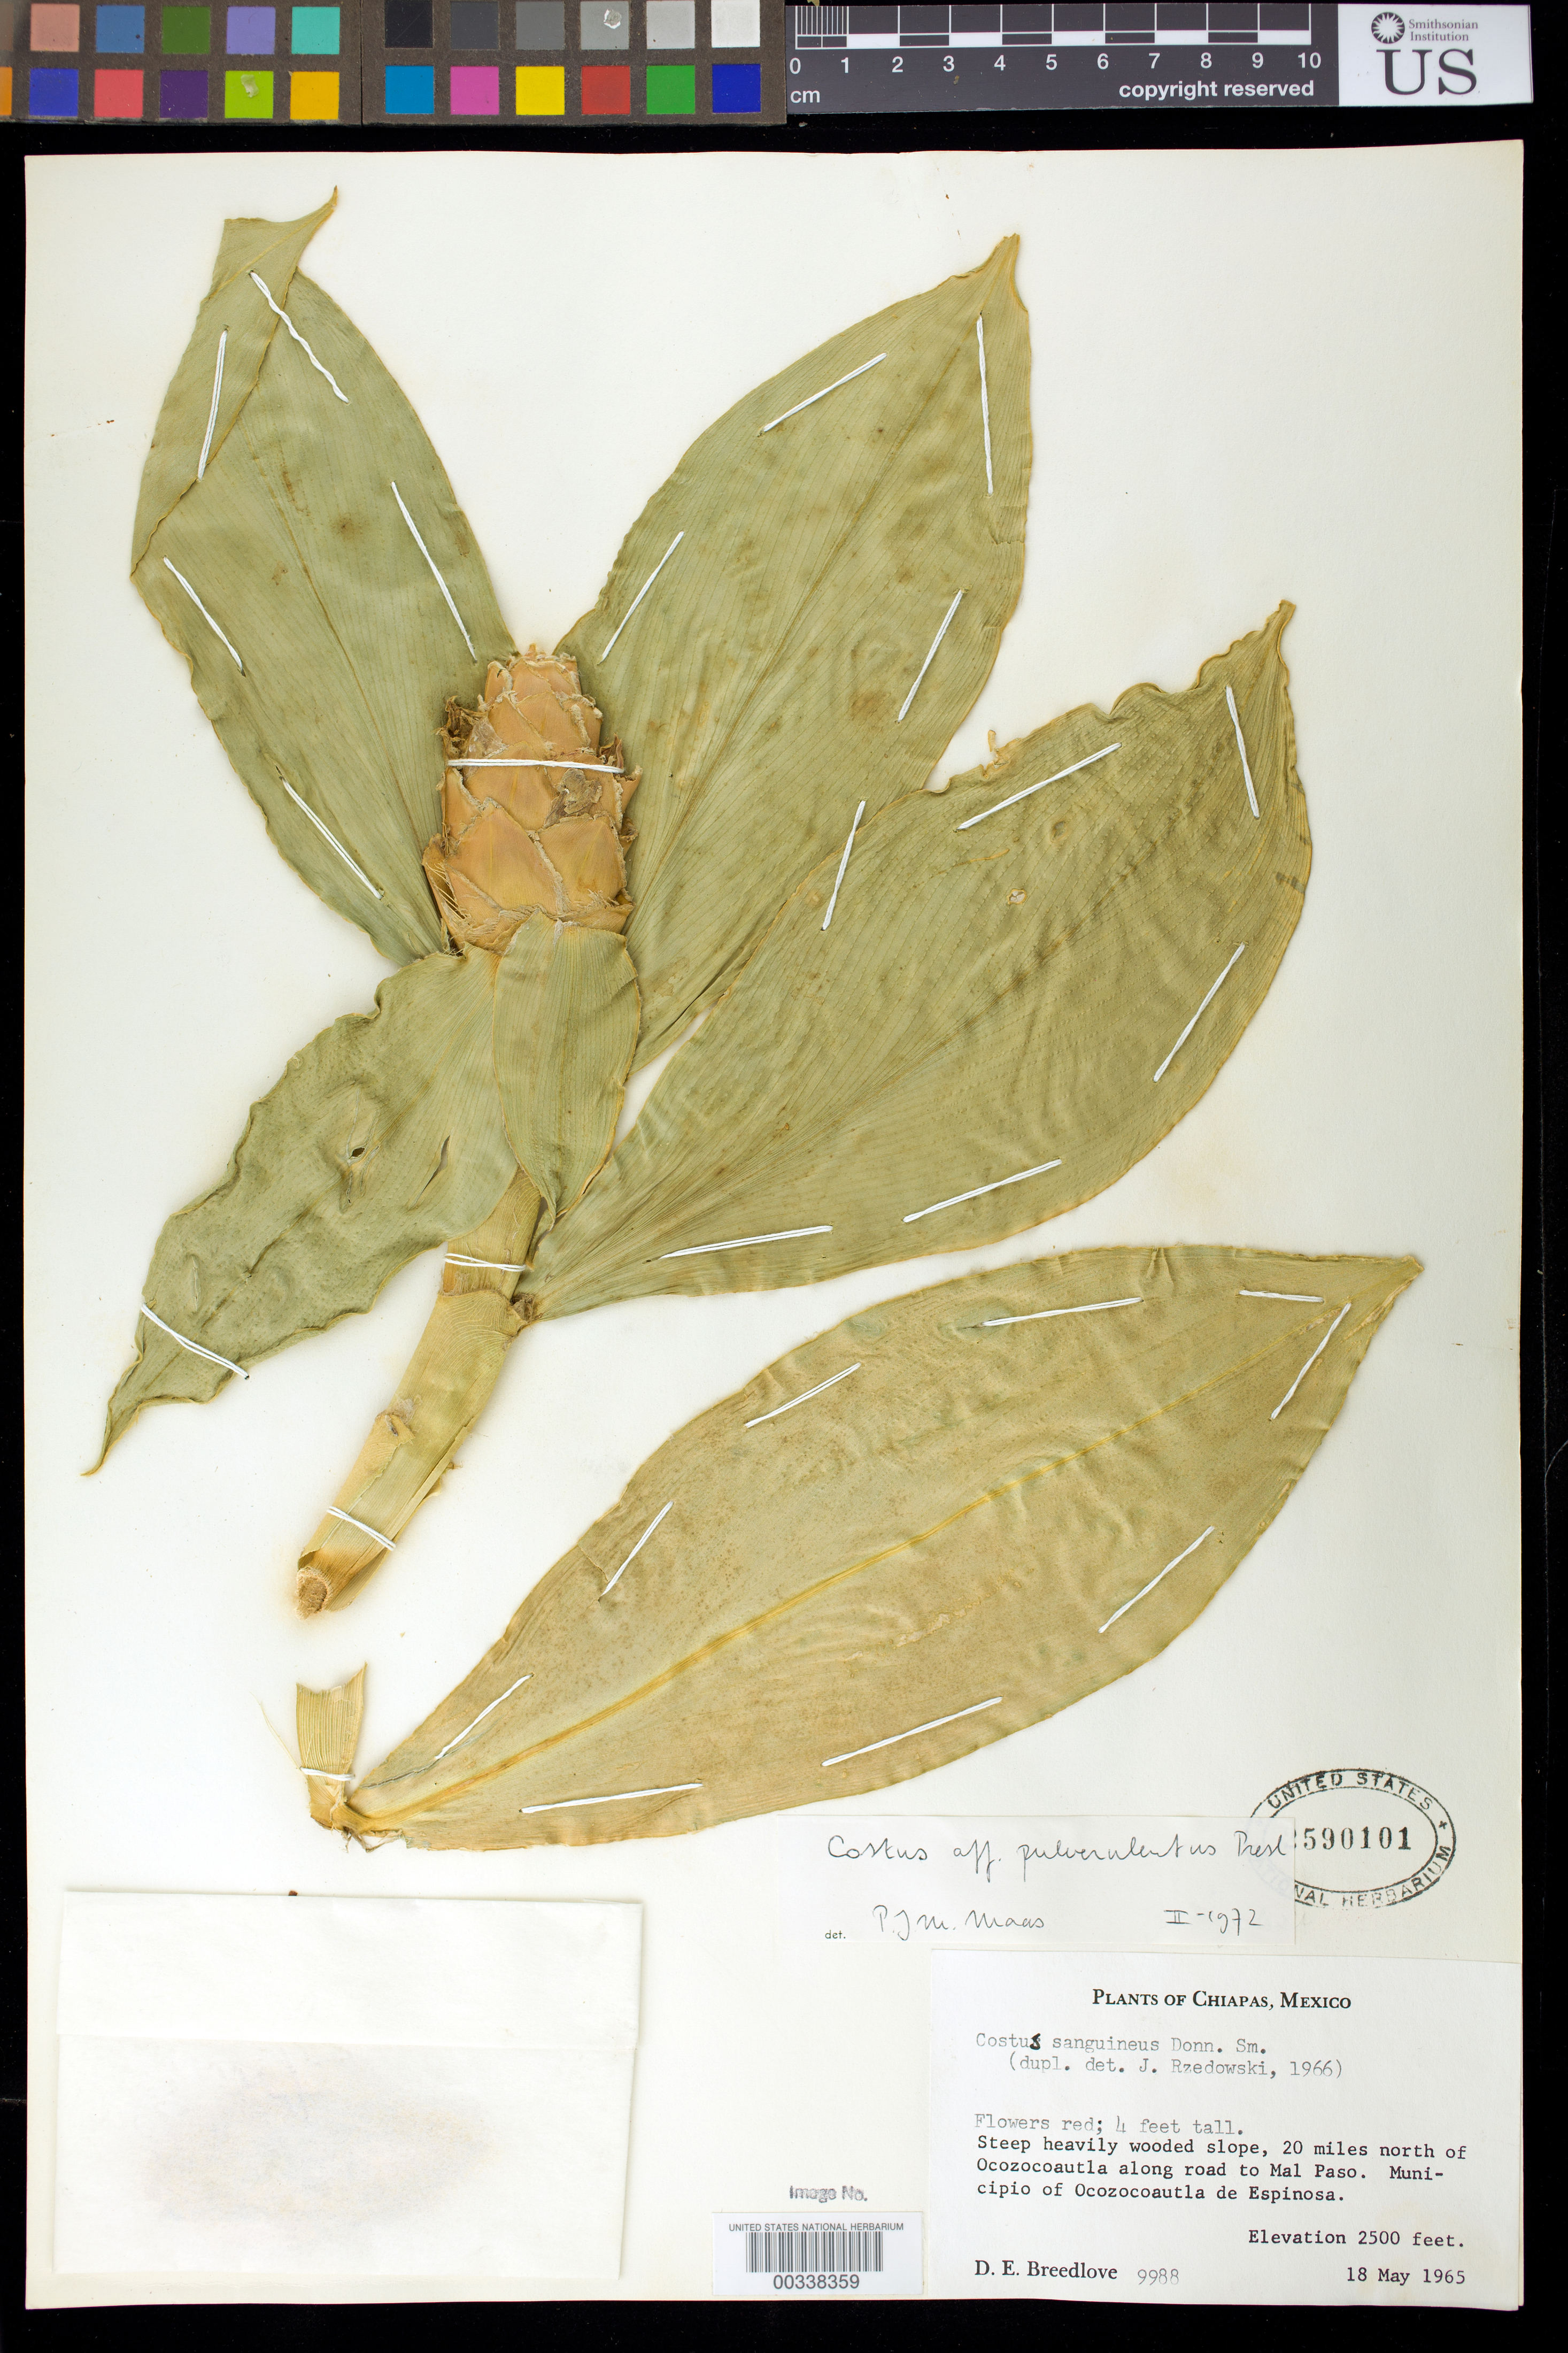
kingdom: Plantae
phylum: Tracheophyta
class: Liliopsida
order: Zingiberales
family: Costaceae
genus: Costus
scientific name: Costus pulverulentus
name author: C. Presl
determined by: Maas, Paul J. M.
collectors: D. E. Breedlove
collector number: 9988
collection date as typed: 18 May 1965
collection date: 1965-05-18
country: Mexico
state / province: Chiapas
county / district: Ocozocoautla de Espinosa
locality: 20 mi N of Ocozocoautla along road to Mal Paso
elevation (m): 762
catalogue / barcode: US 2590101